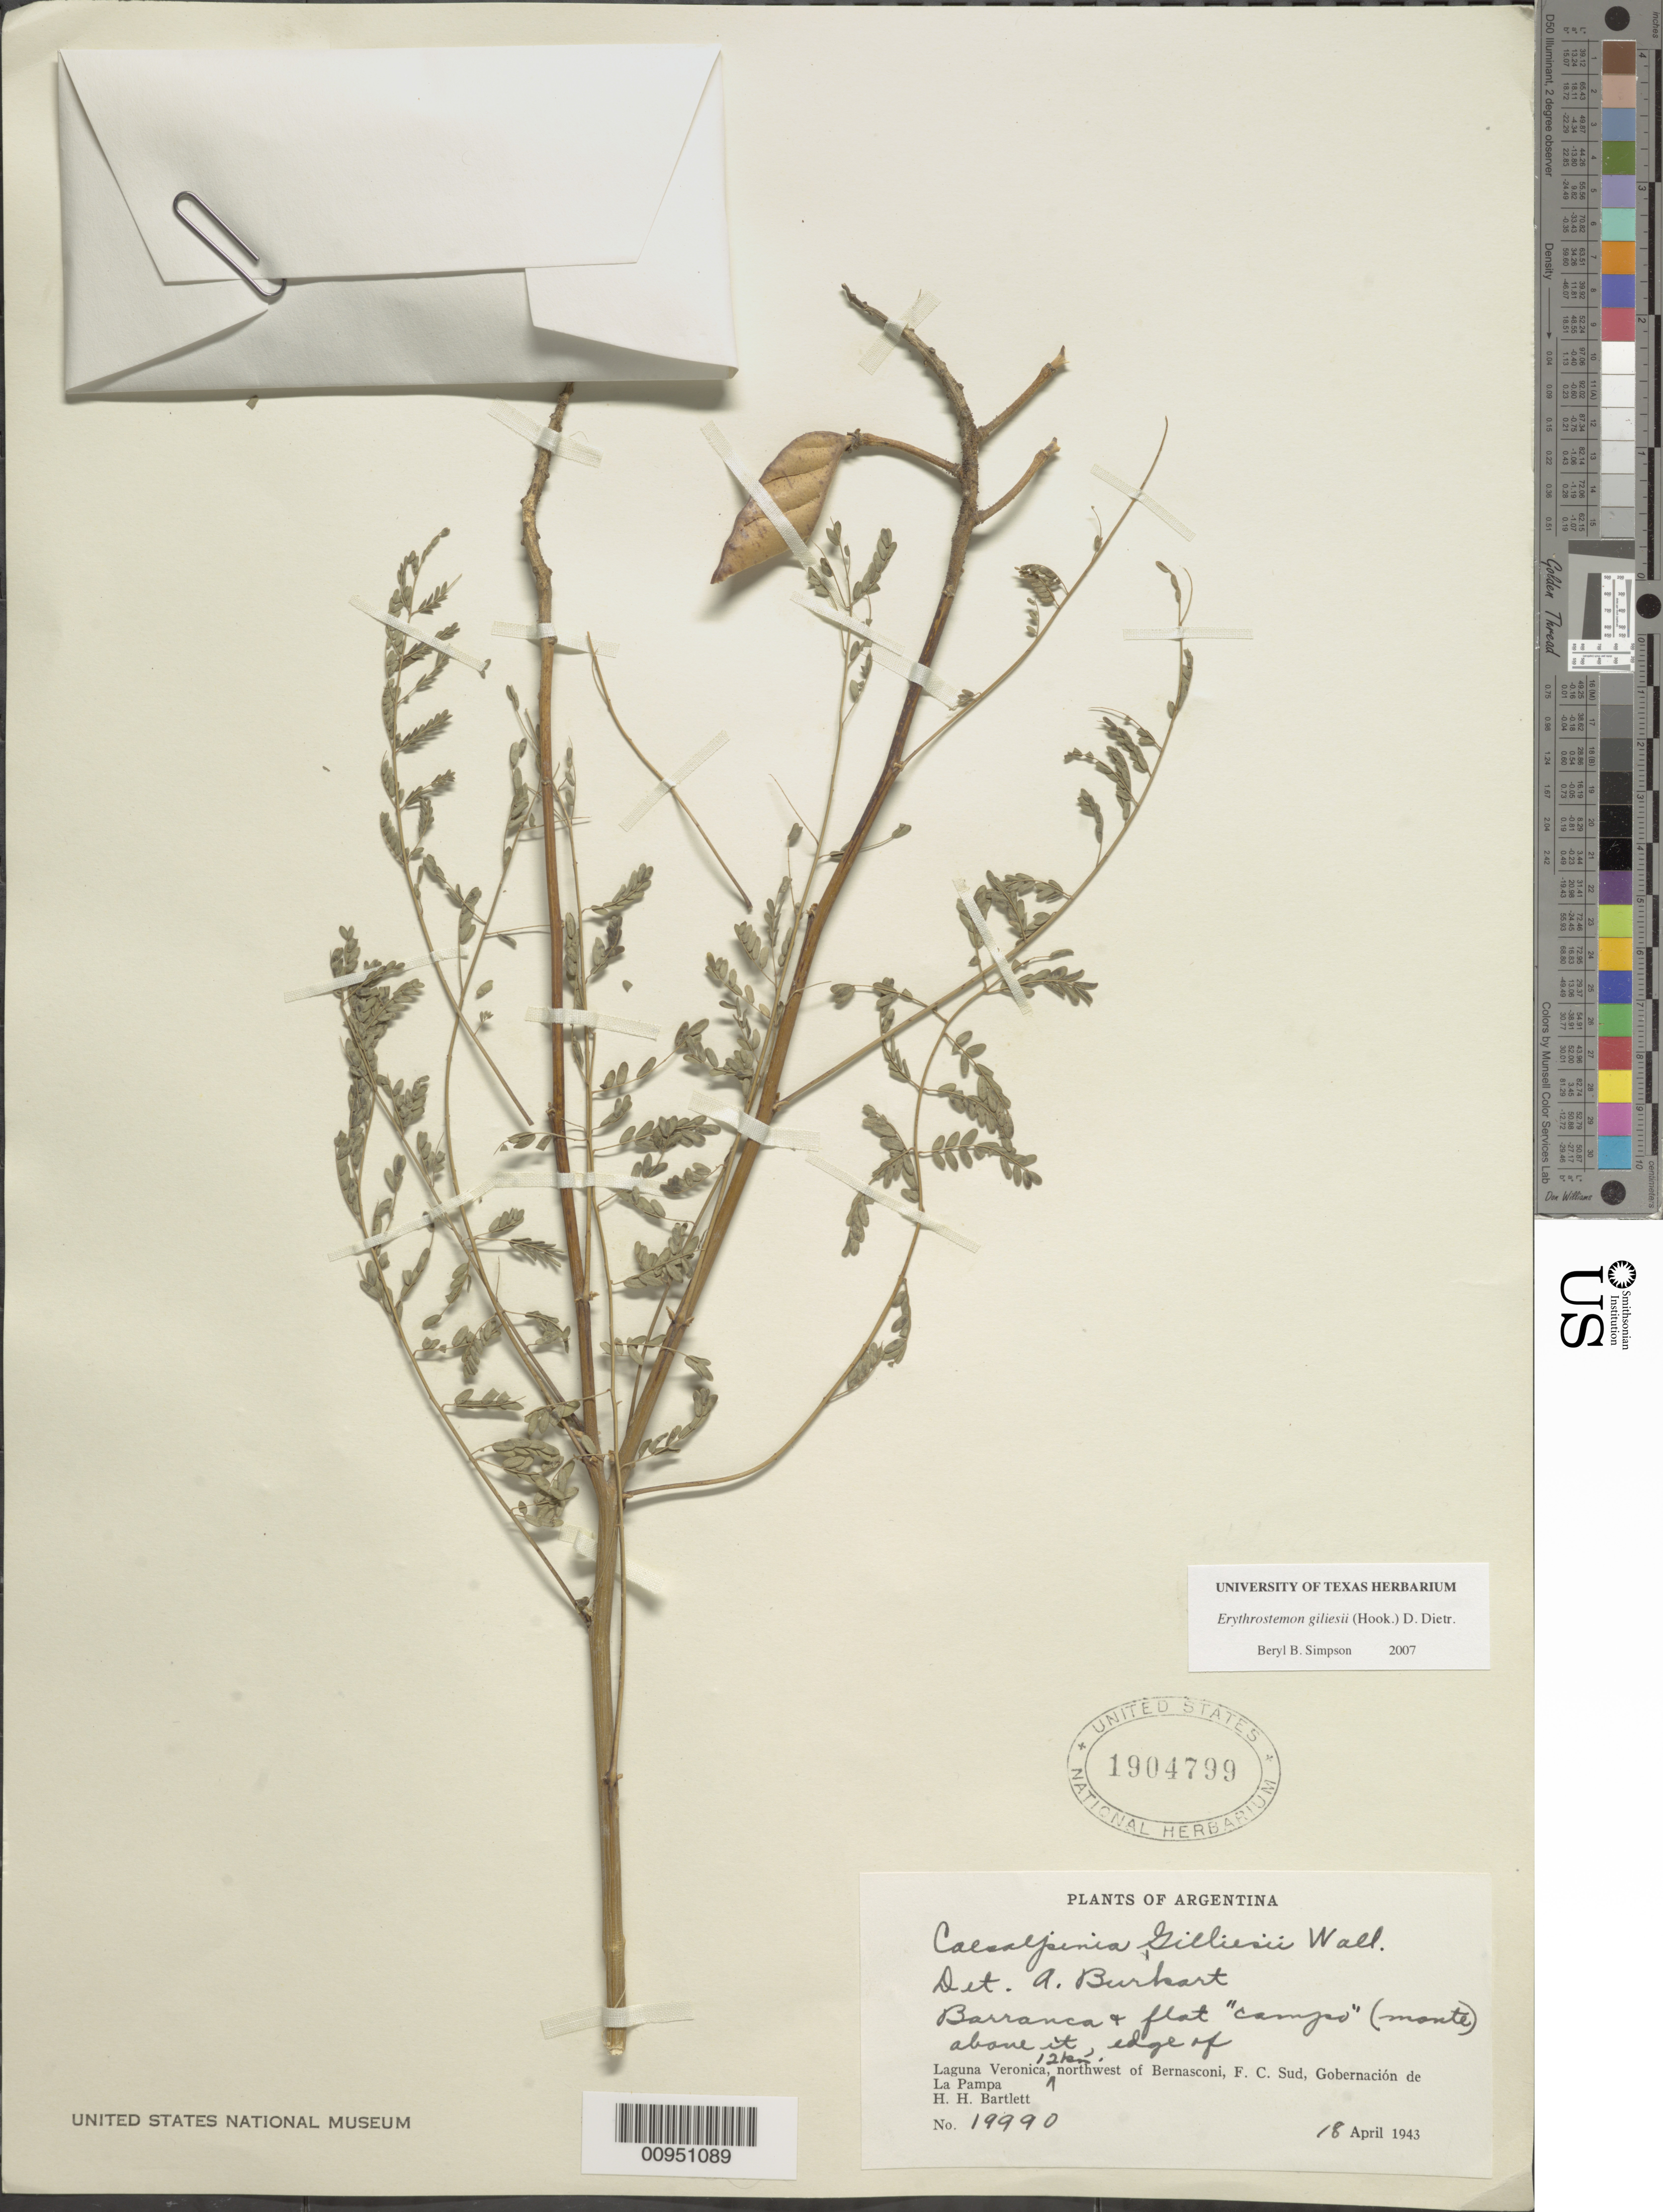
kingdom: Plantae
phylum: Tracheophyta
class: Magnoliopsida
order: Fabales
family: Fabaceae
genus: Erythrostemon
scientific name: Erythrostemon gilliesii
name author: (Hook.) Klotzsch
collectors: H. H. Bartlett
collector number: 19990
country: Argentina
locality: Laguna Veronica, NW of Bernasconi, FC. Sud, Gobernacion de La Pampa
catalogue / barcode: US 1904799